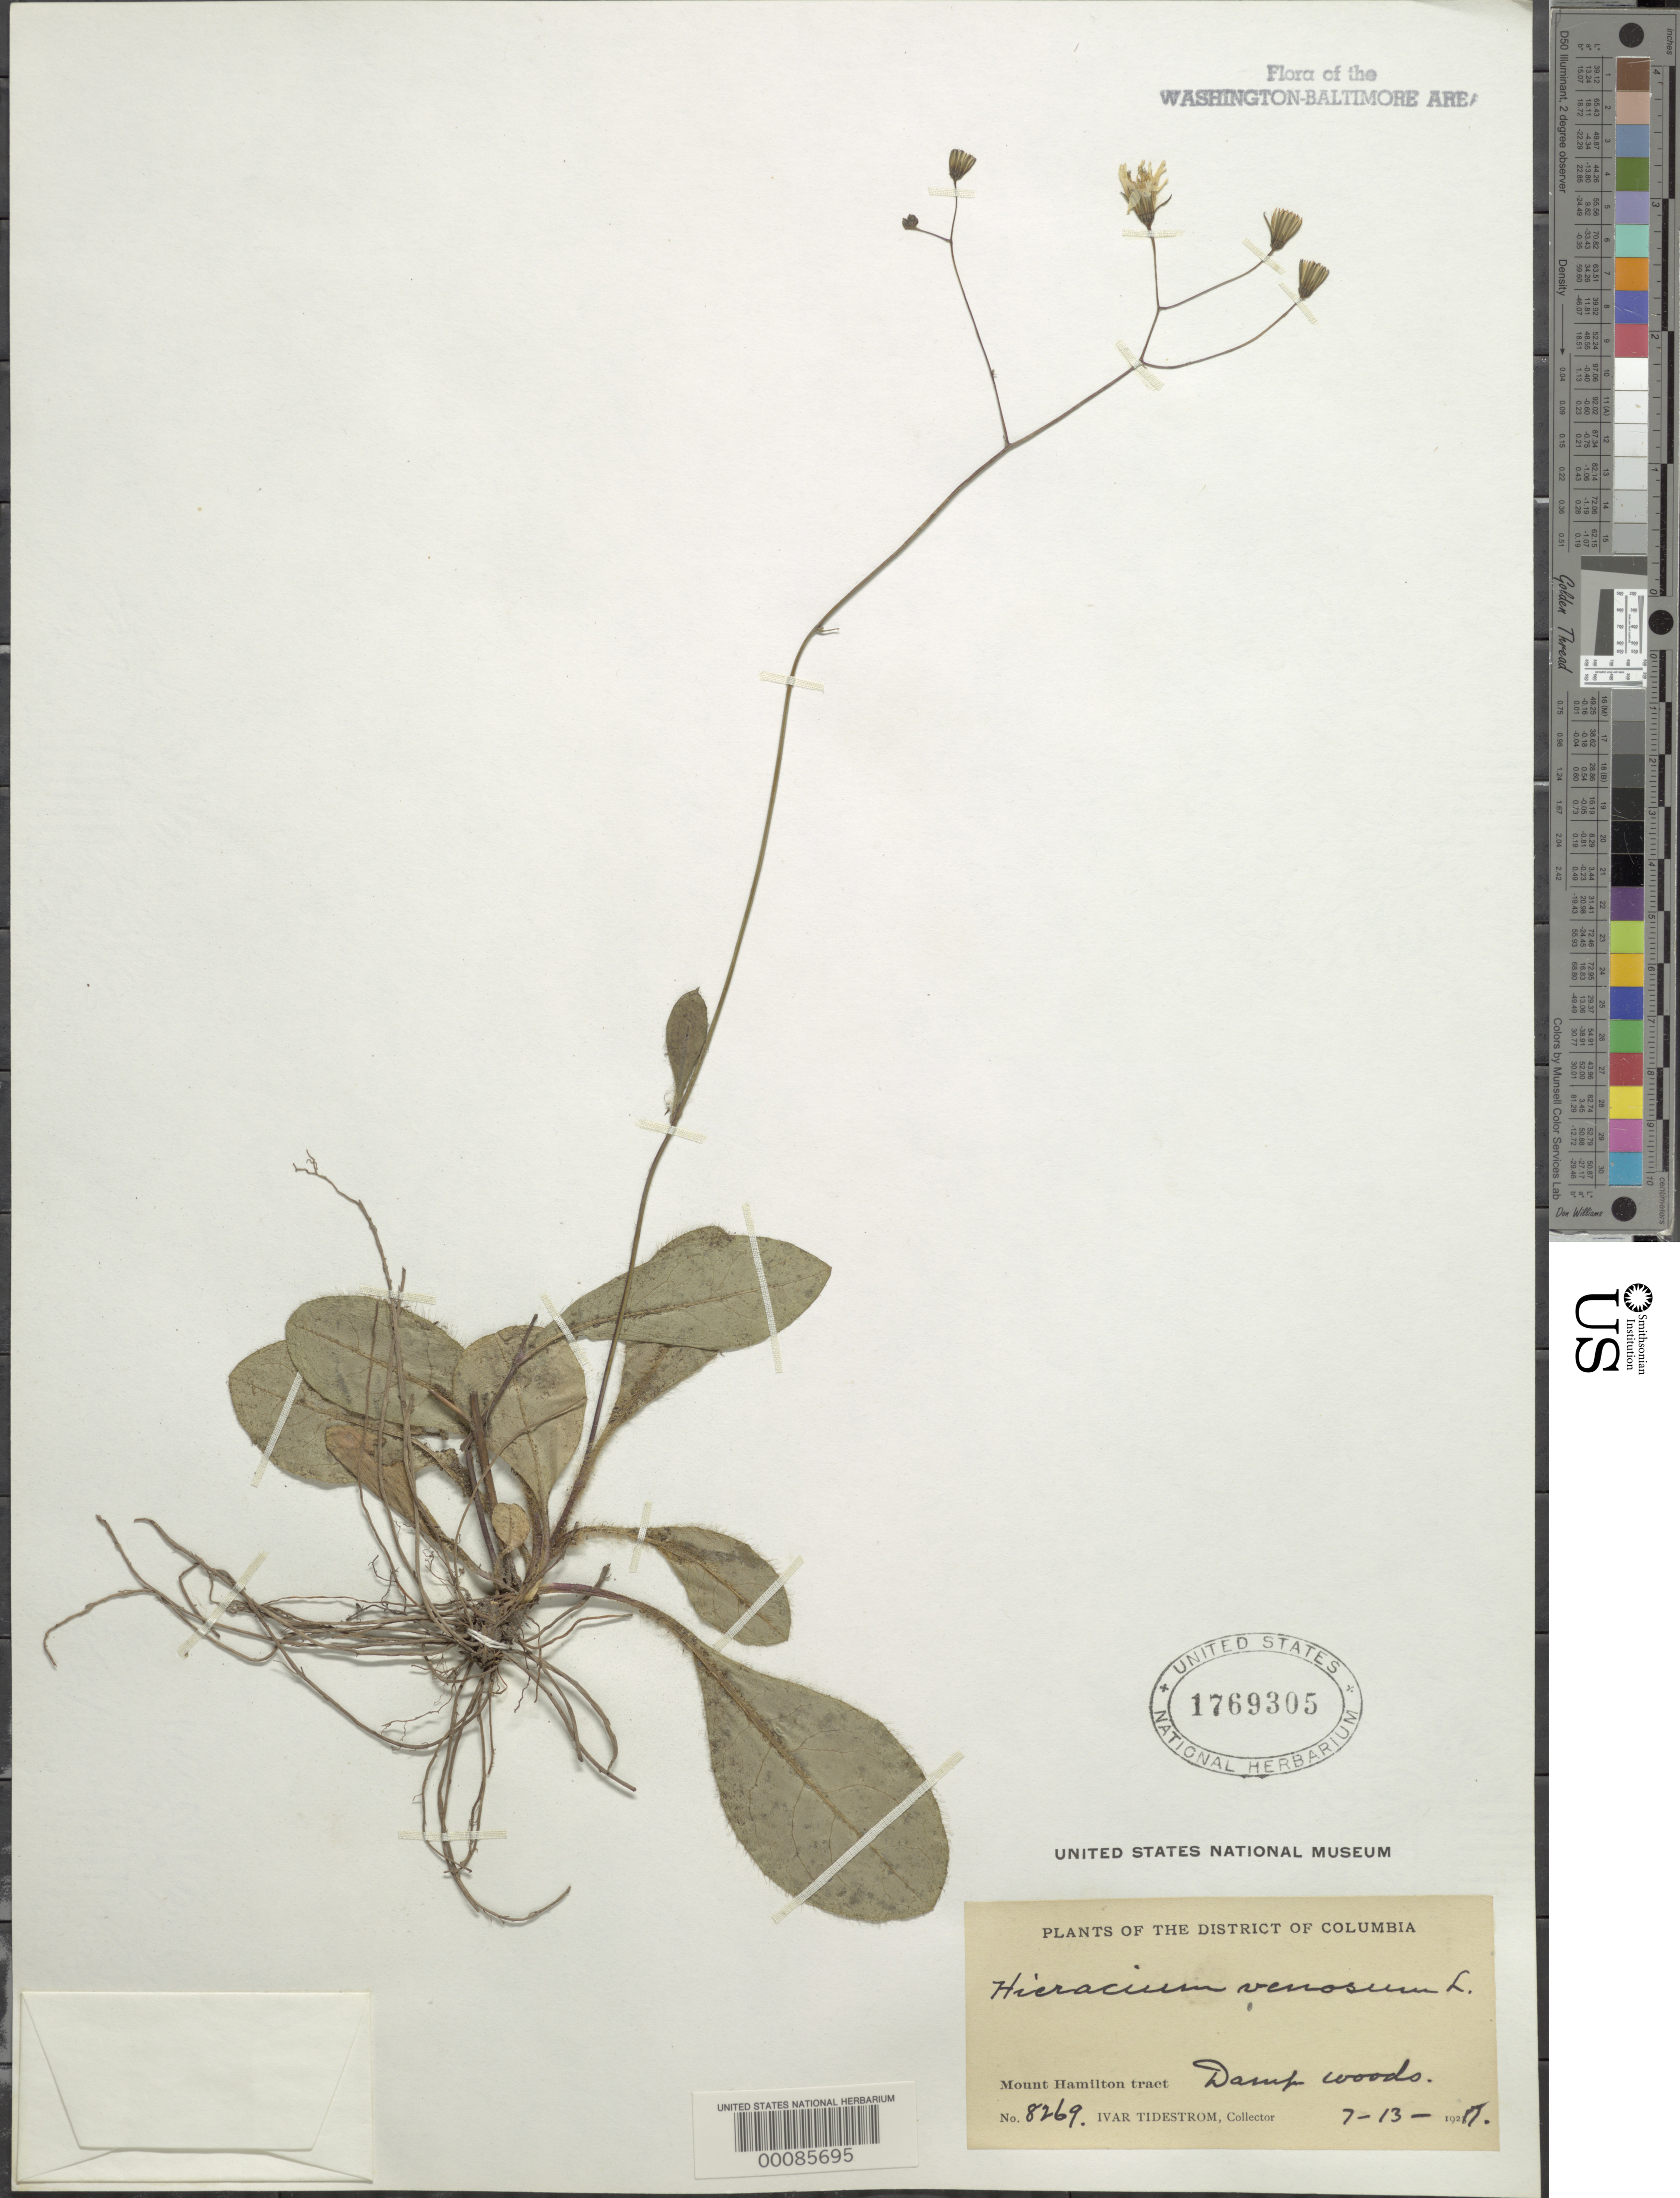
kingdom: Plantae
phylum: Tracheophyta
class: Magnoliopsida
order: Asterales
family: Asteraceae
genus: Hieracium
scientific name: Hieracium venosum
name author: L.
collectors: I. F. Tidestrom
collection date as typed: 13 Jun 1917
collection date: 1917-06-13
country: United States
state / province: District of Columbia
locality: Mount Hamilton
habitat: Damp woods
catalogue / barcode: US 1769305